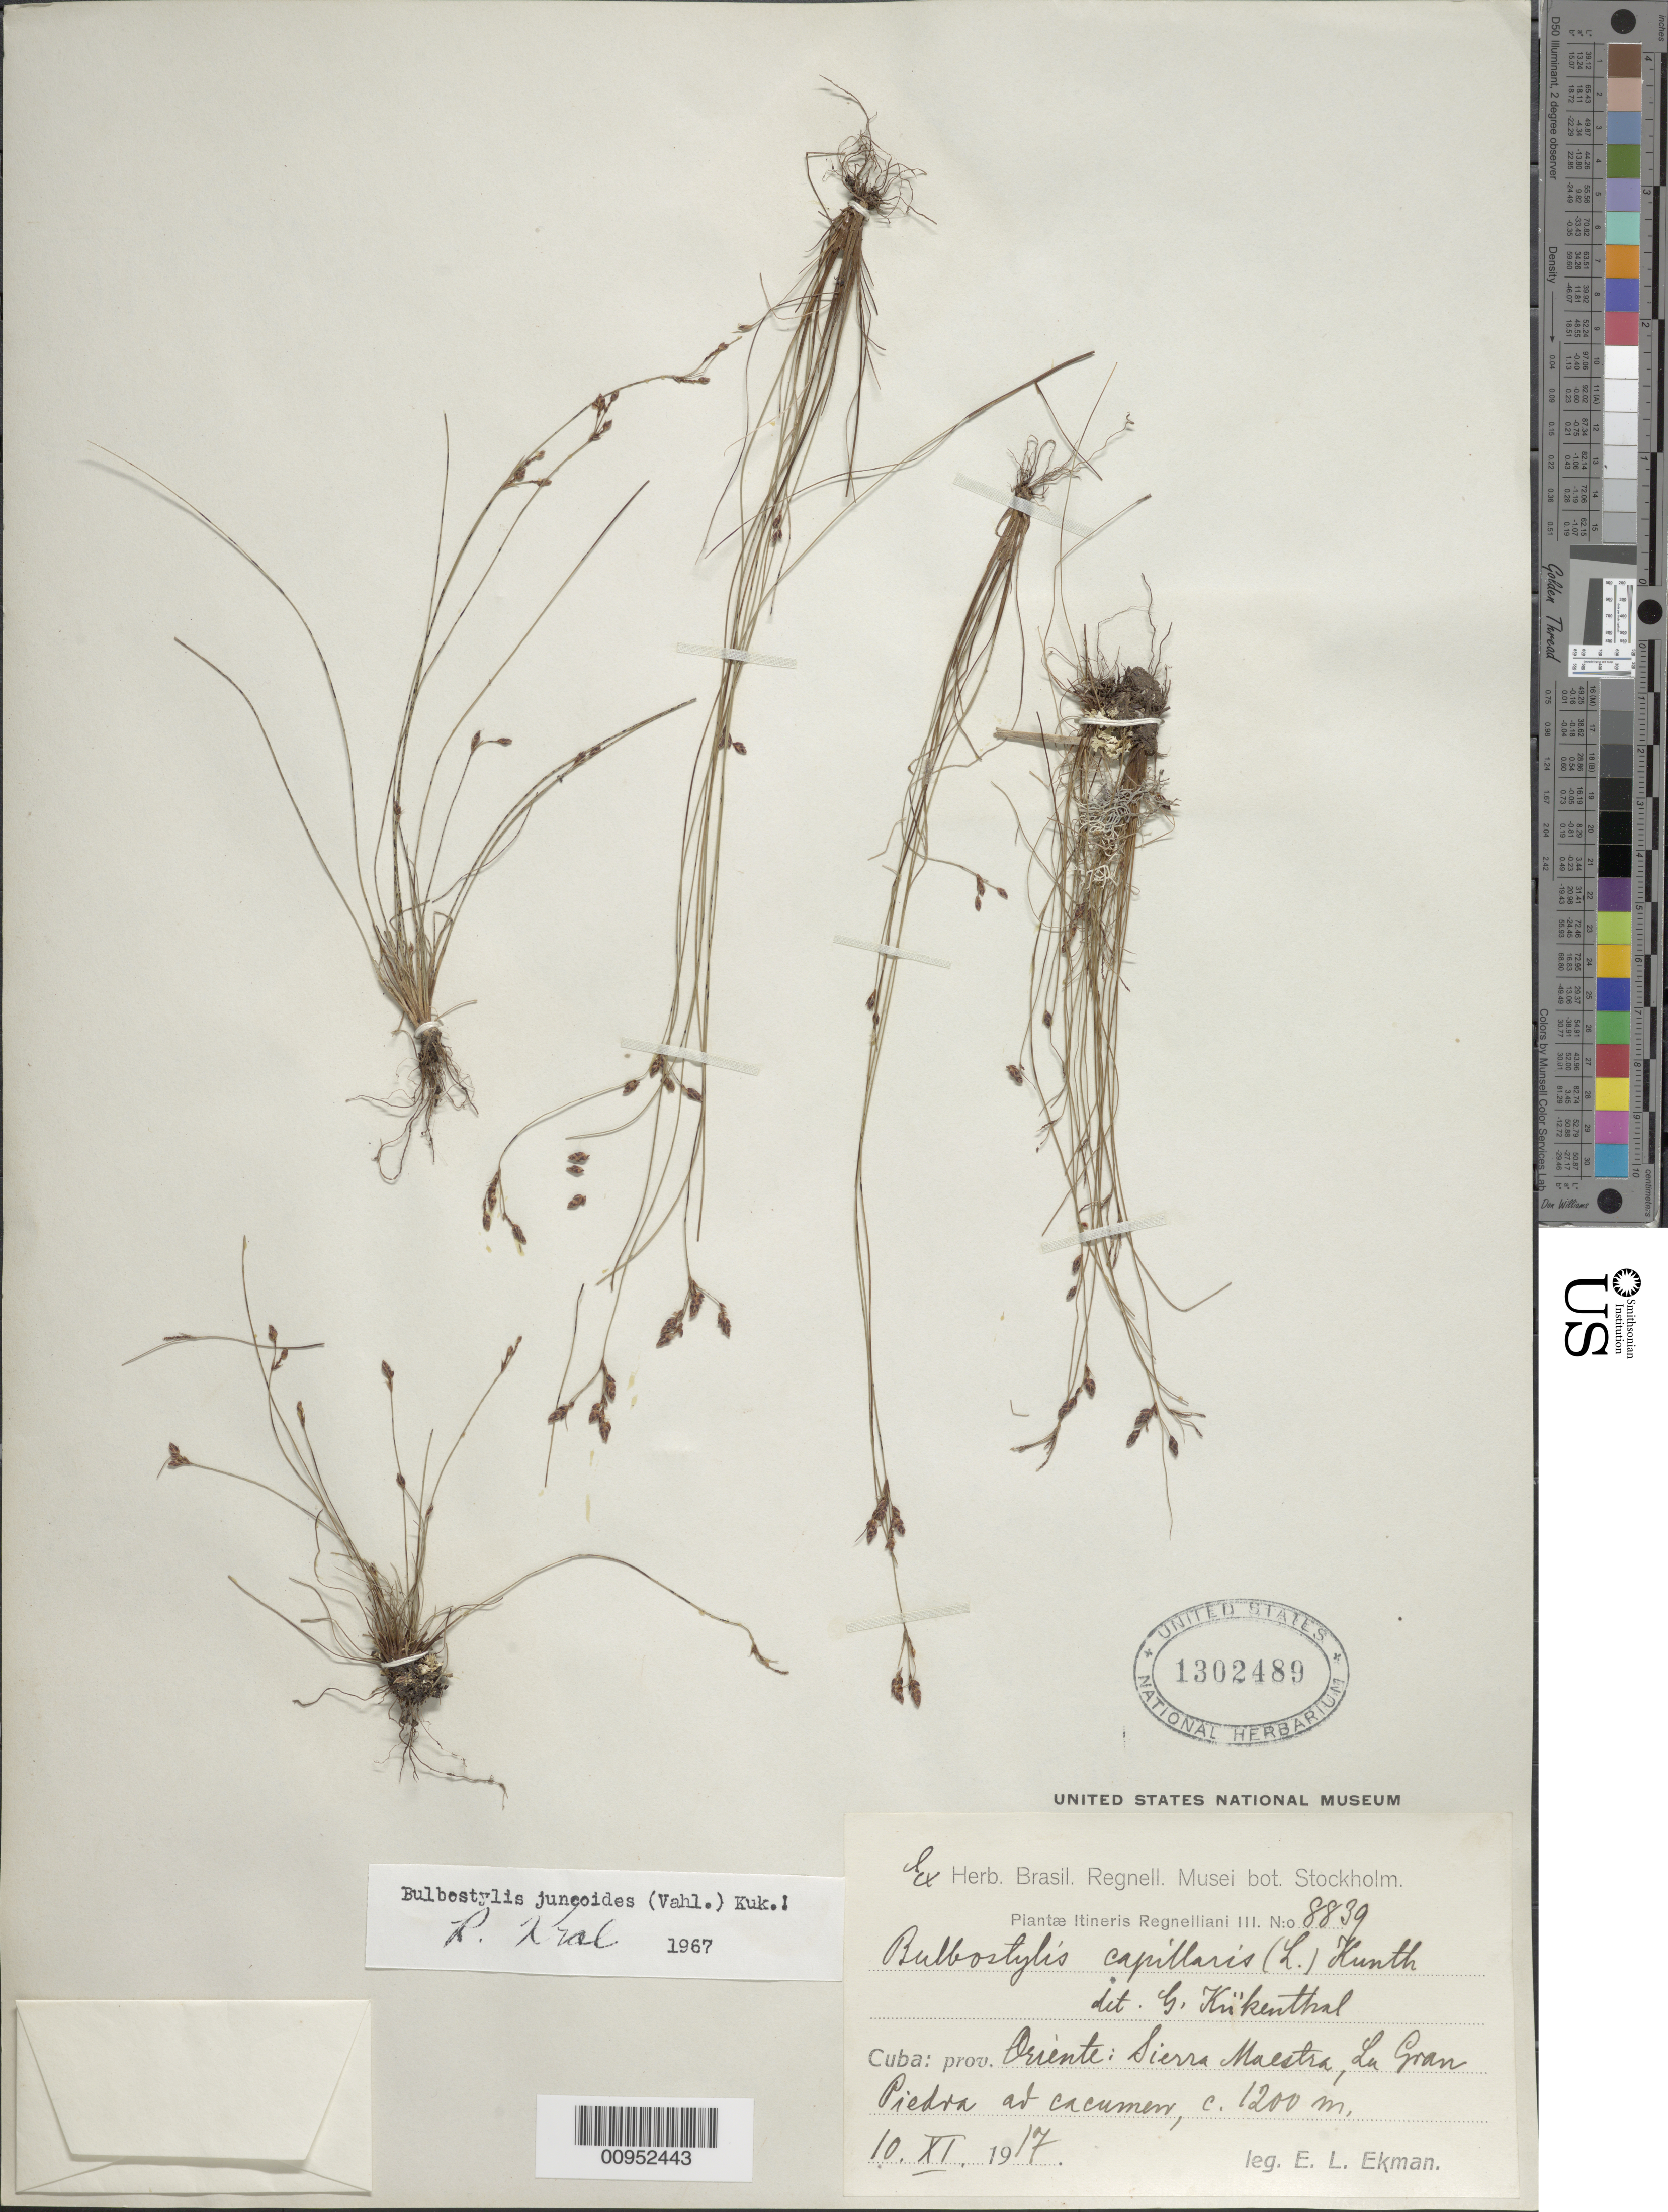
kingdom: Plantae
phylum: Tracheophyta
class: Liliopsida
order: Poales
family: Cyperaceae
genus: Bulbostylis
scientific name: Bulbostylis juncoides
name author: (Vahl) Kük. ex Herter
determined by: Kral, Robert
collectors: E. L. Ekman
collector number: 8839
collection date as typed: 10 Nov 1917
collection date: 1917-11-10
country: Cuba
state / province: Oriente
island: Cuba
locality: Sierra Maestra, La Gran Piedra ad "cacumen"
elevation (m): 1200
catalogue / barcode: US 1302489